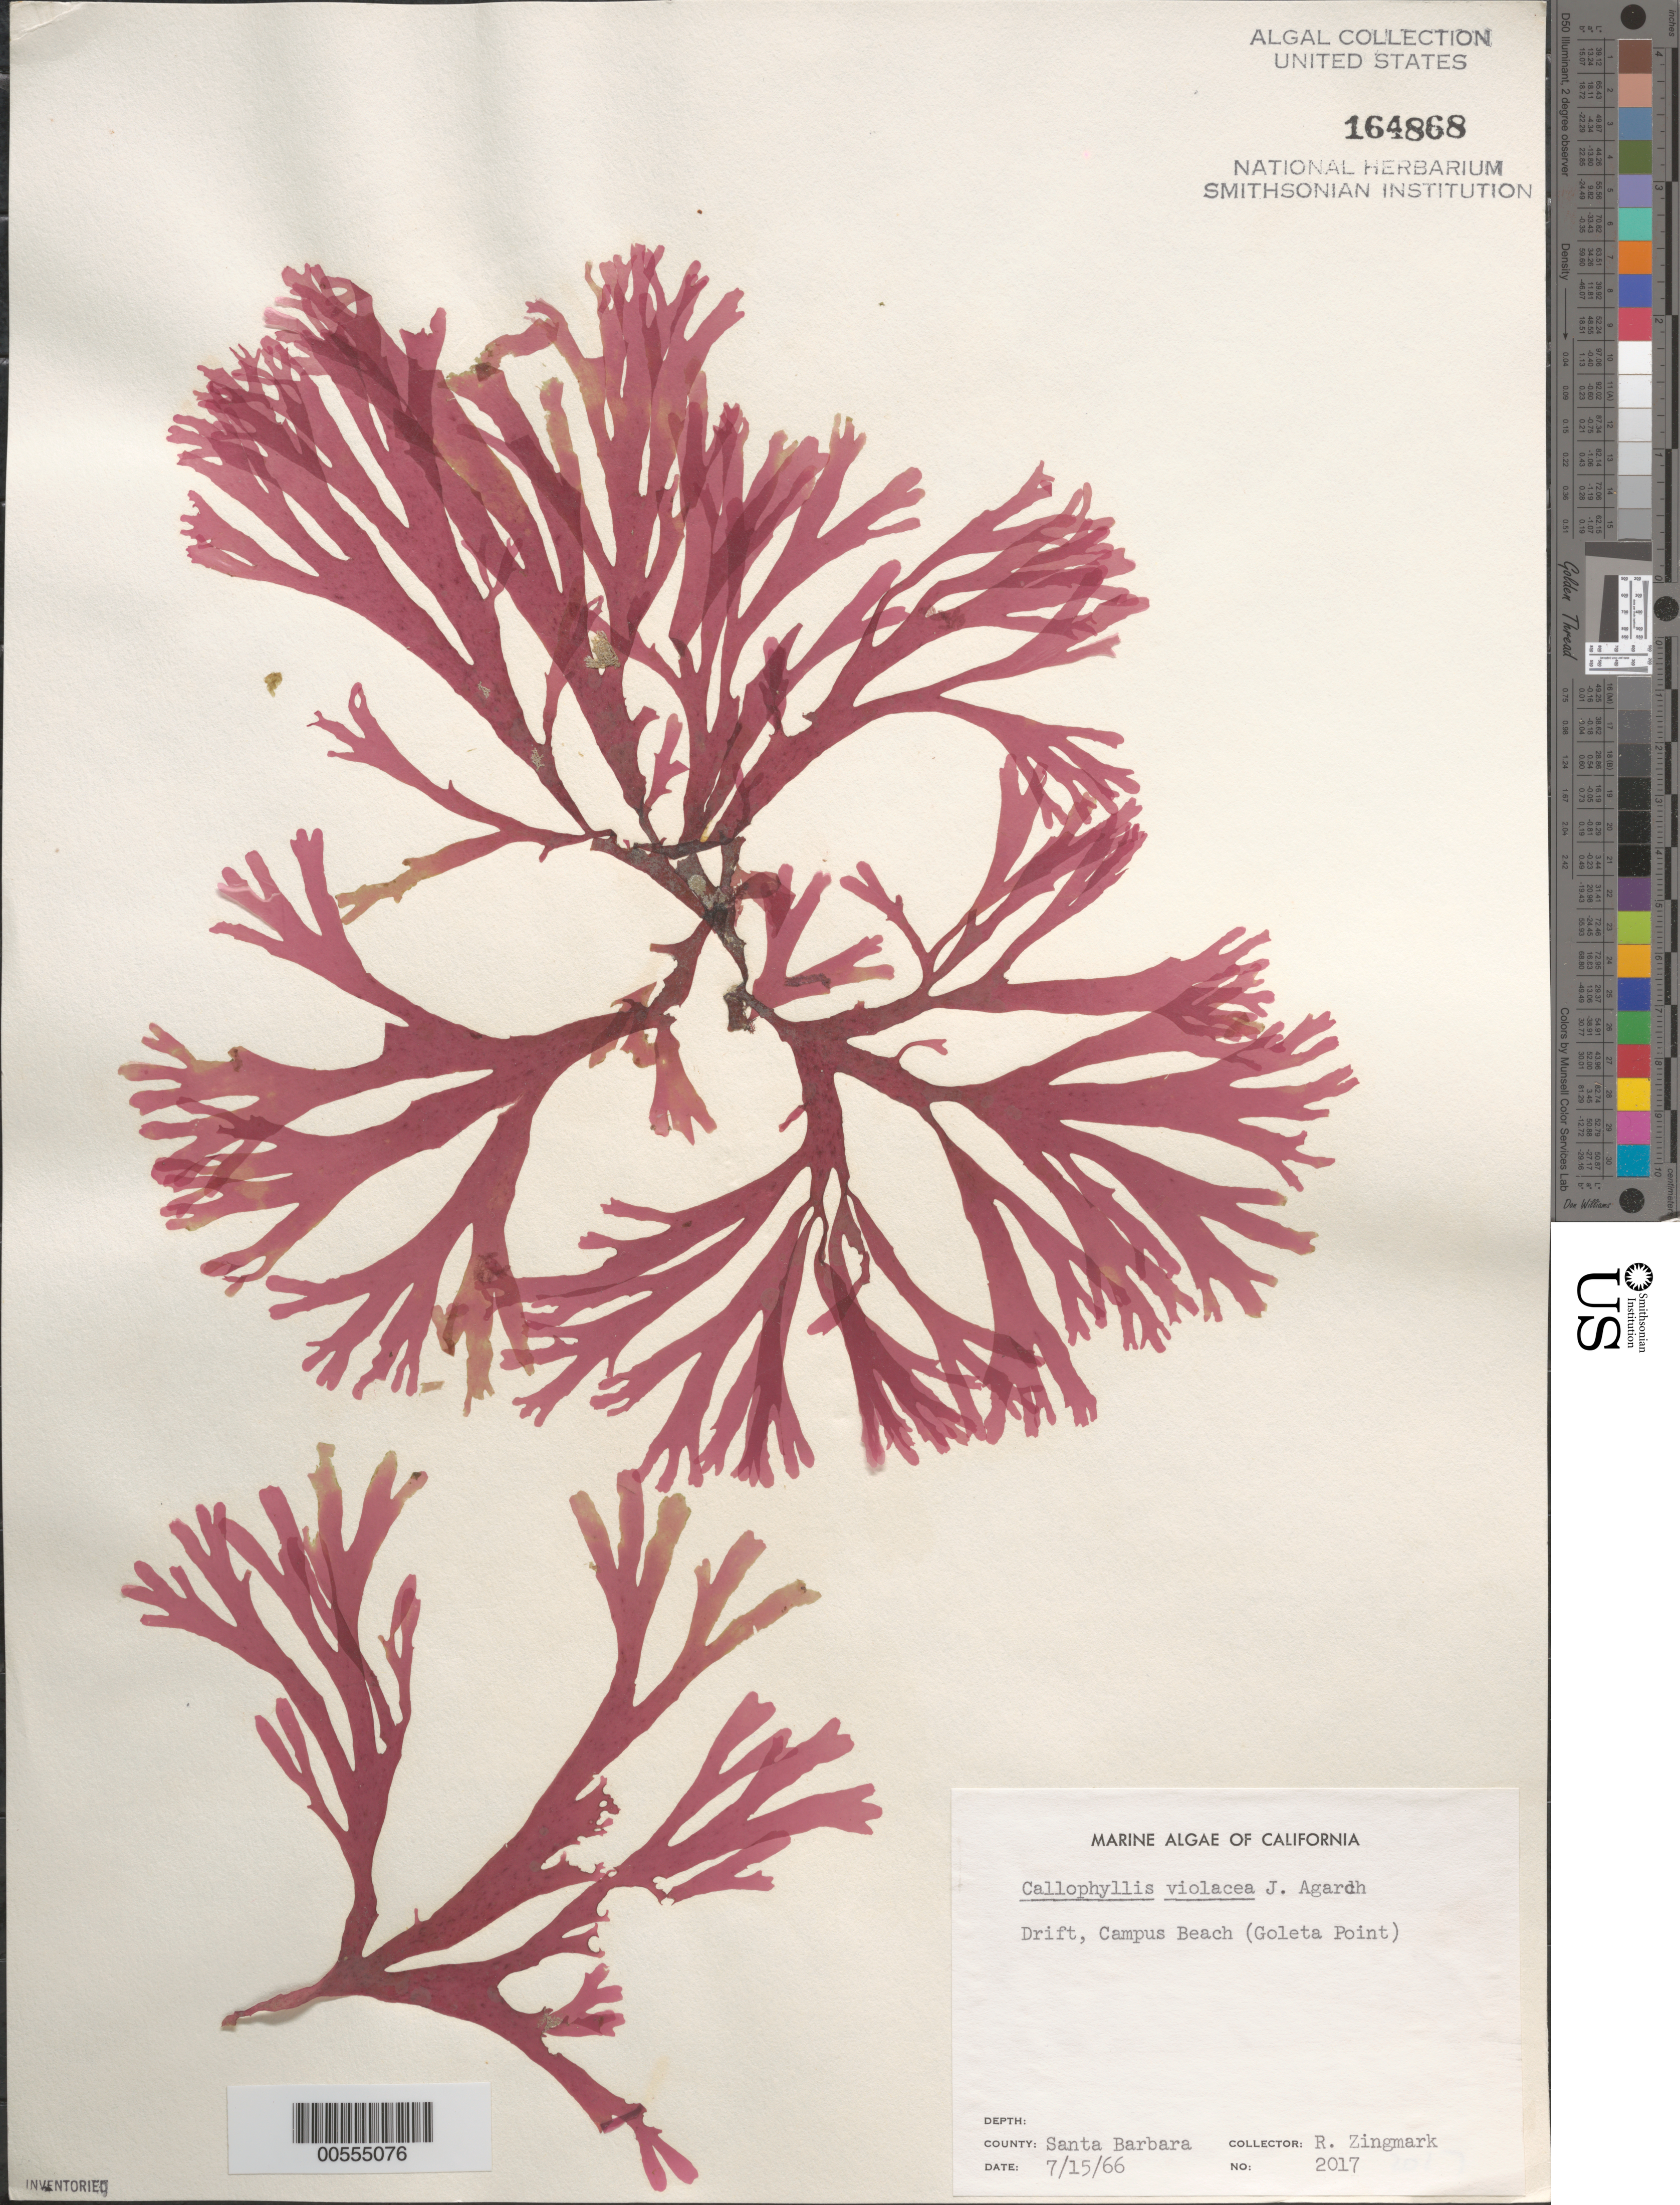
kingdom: Plantae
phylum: Rhodophyta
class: Florideophyceae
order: Gigartinales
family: Kallymeniaceae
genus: Callophyllis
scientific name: Callophyllis violacea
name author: J. Agardh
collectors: R. Zingmark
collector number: Neushul 2017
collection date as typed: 15 Jul 1966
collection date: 1966-07-15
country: United States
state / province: California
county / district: Santa Barbara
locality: Campus Beach, Goleta Point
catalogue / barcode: US 164868